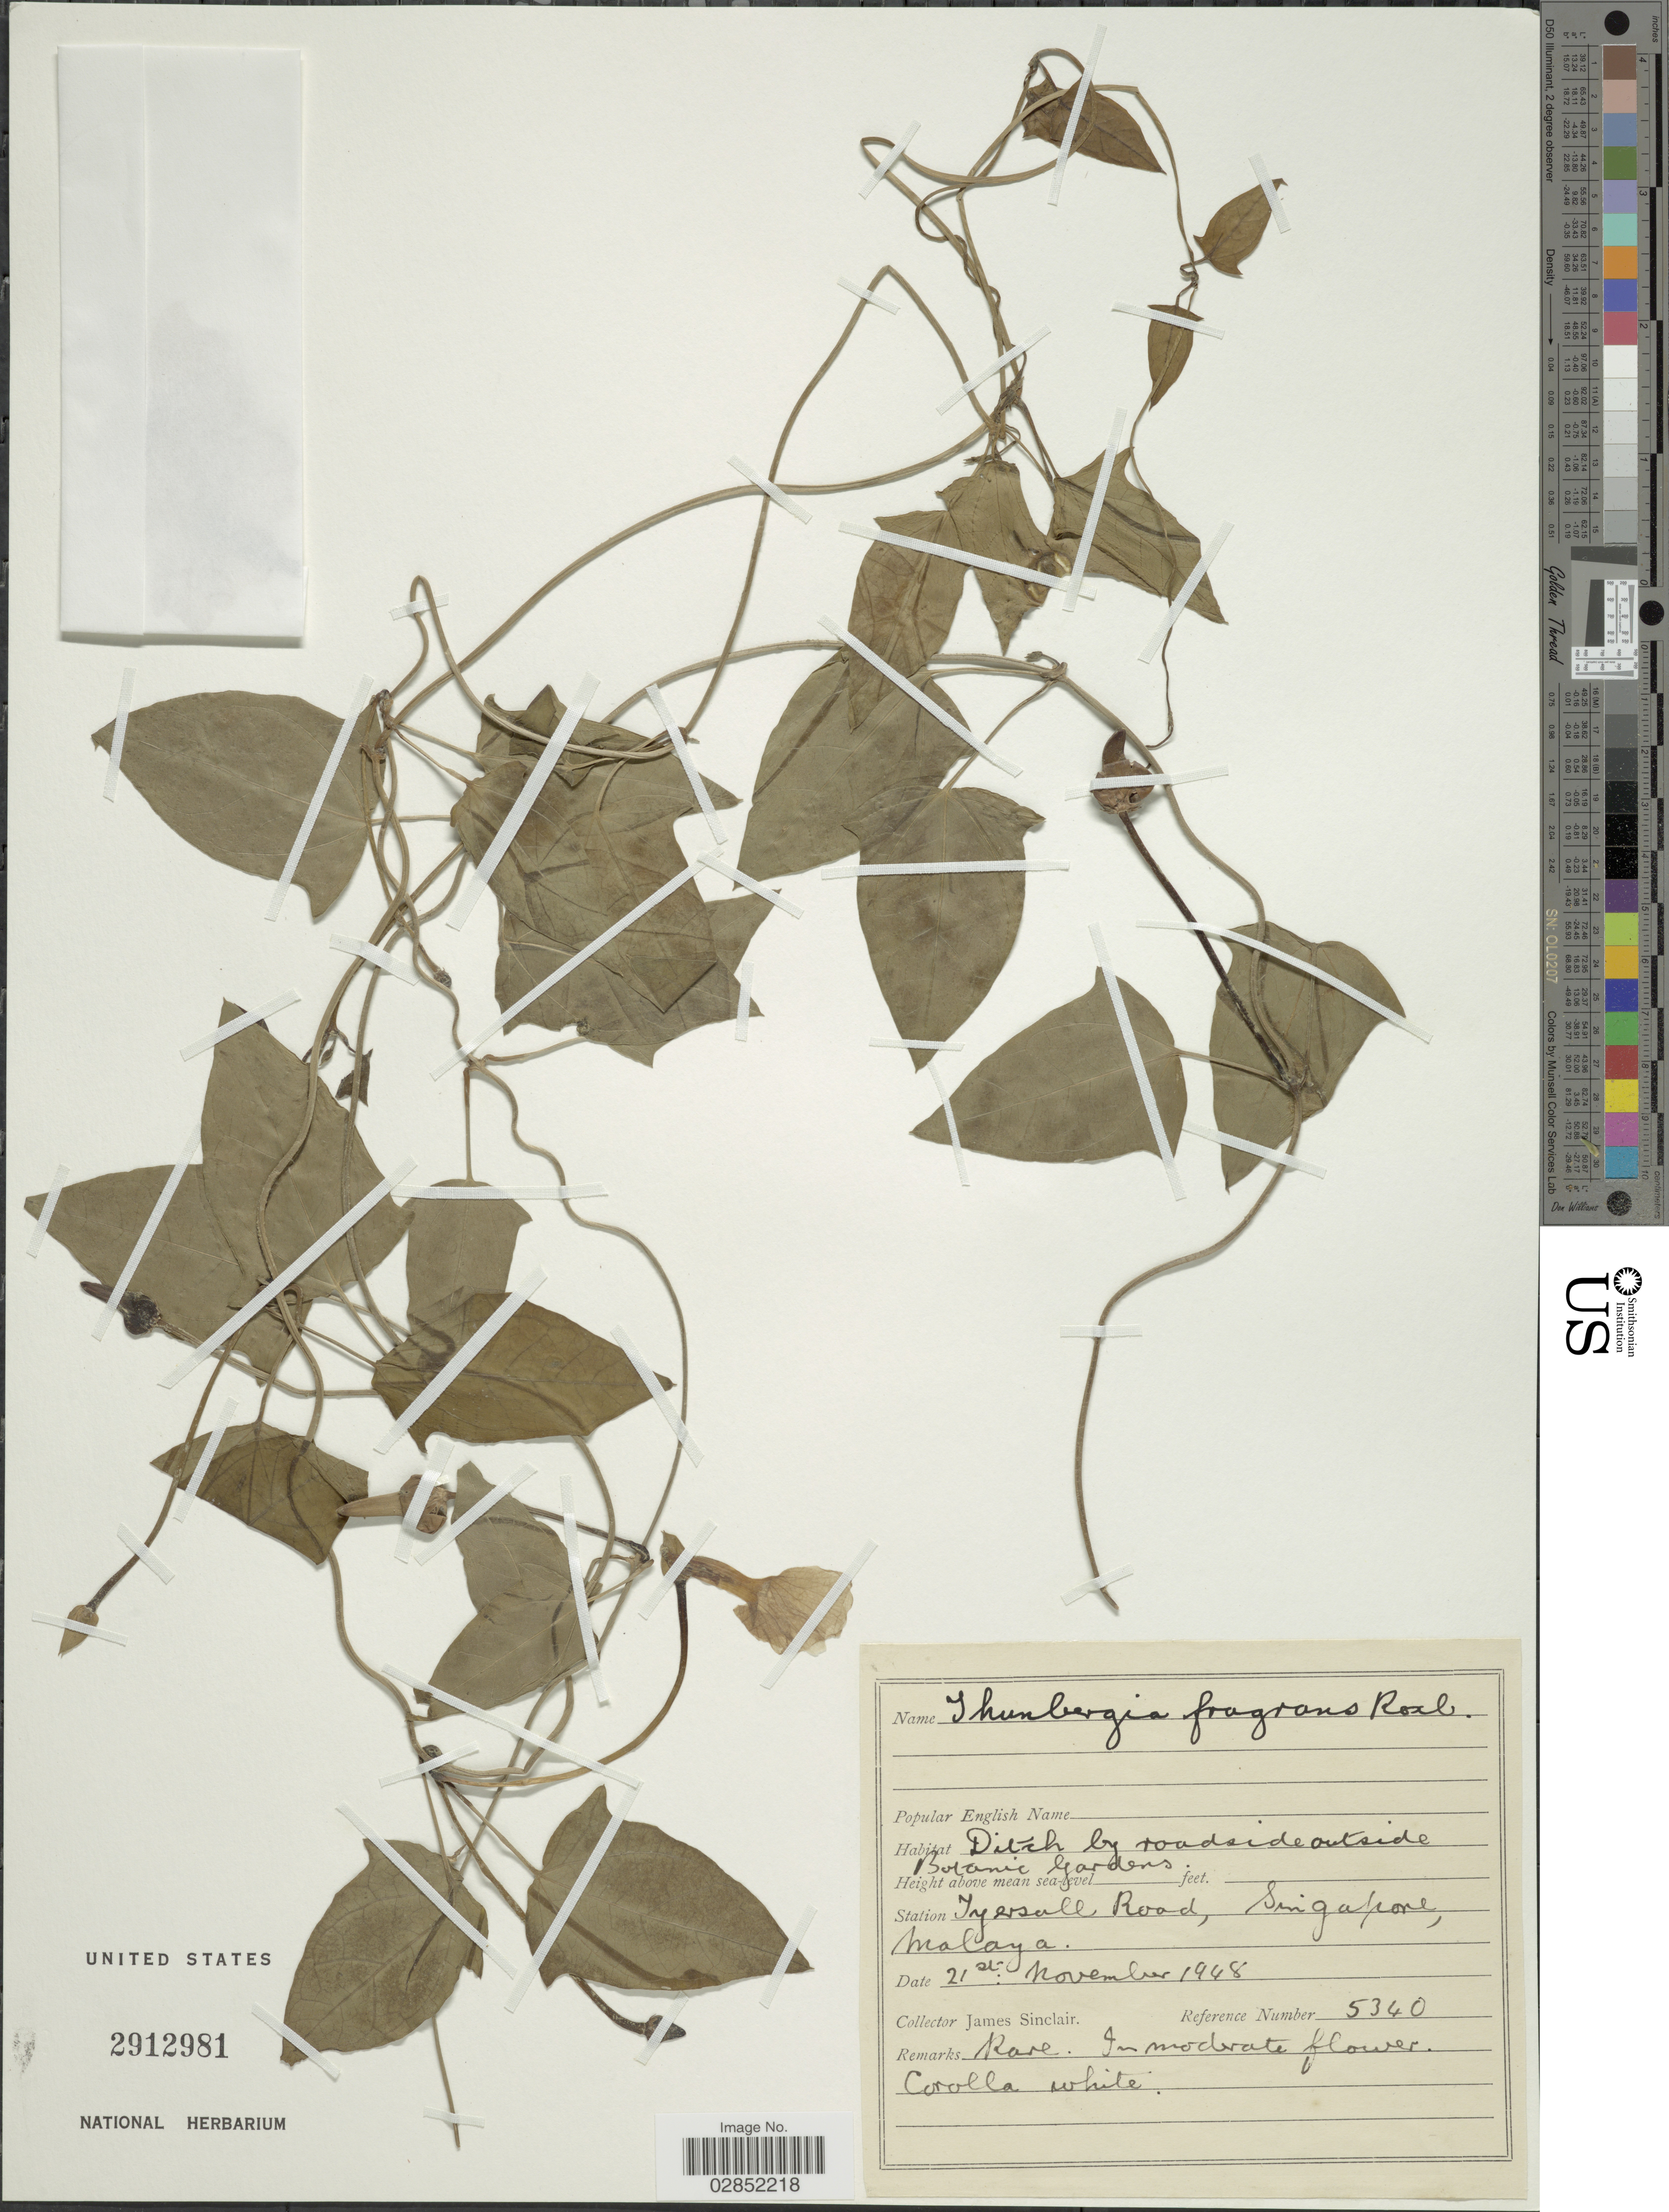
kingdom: Plantae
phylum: Tracheophyta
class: Magnoliopsida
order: Lamiales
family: Acanthaceae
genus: Thunbergia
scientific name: Thunbergia fragrans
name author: Roxb.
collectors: J. Sinclair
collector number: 5340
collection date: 1948-11-21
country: Singapore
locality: Tyersall Road, Malaya.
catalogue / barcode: US 2912981